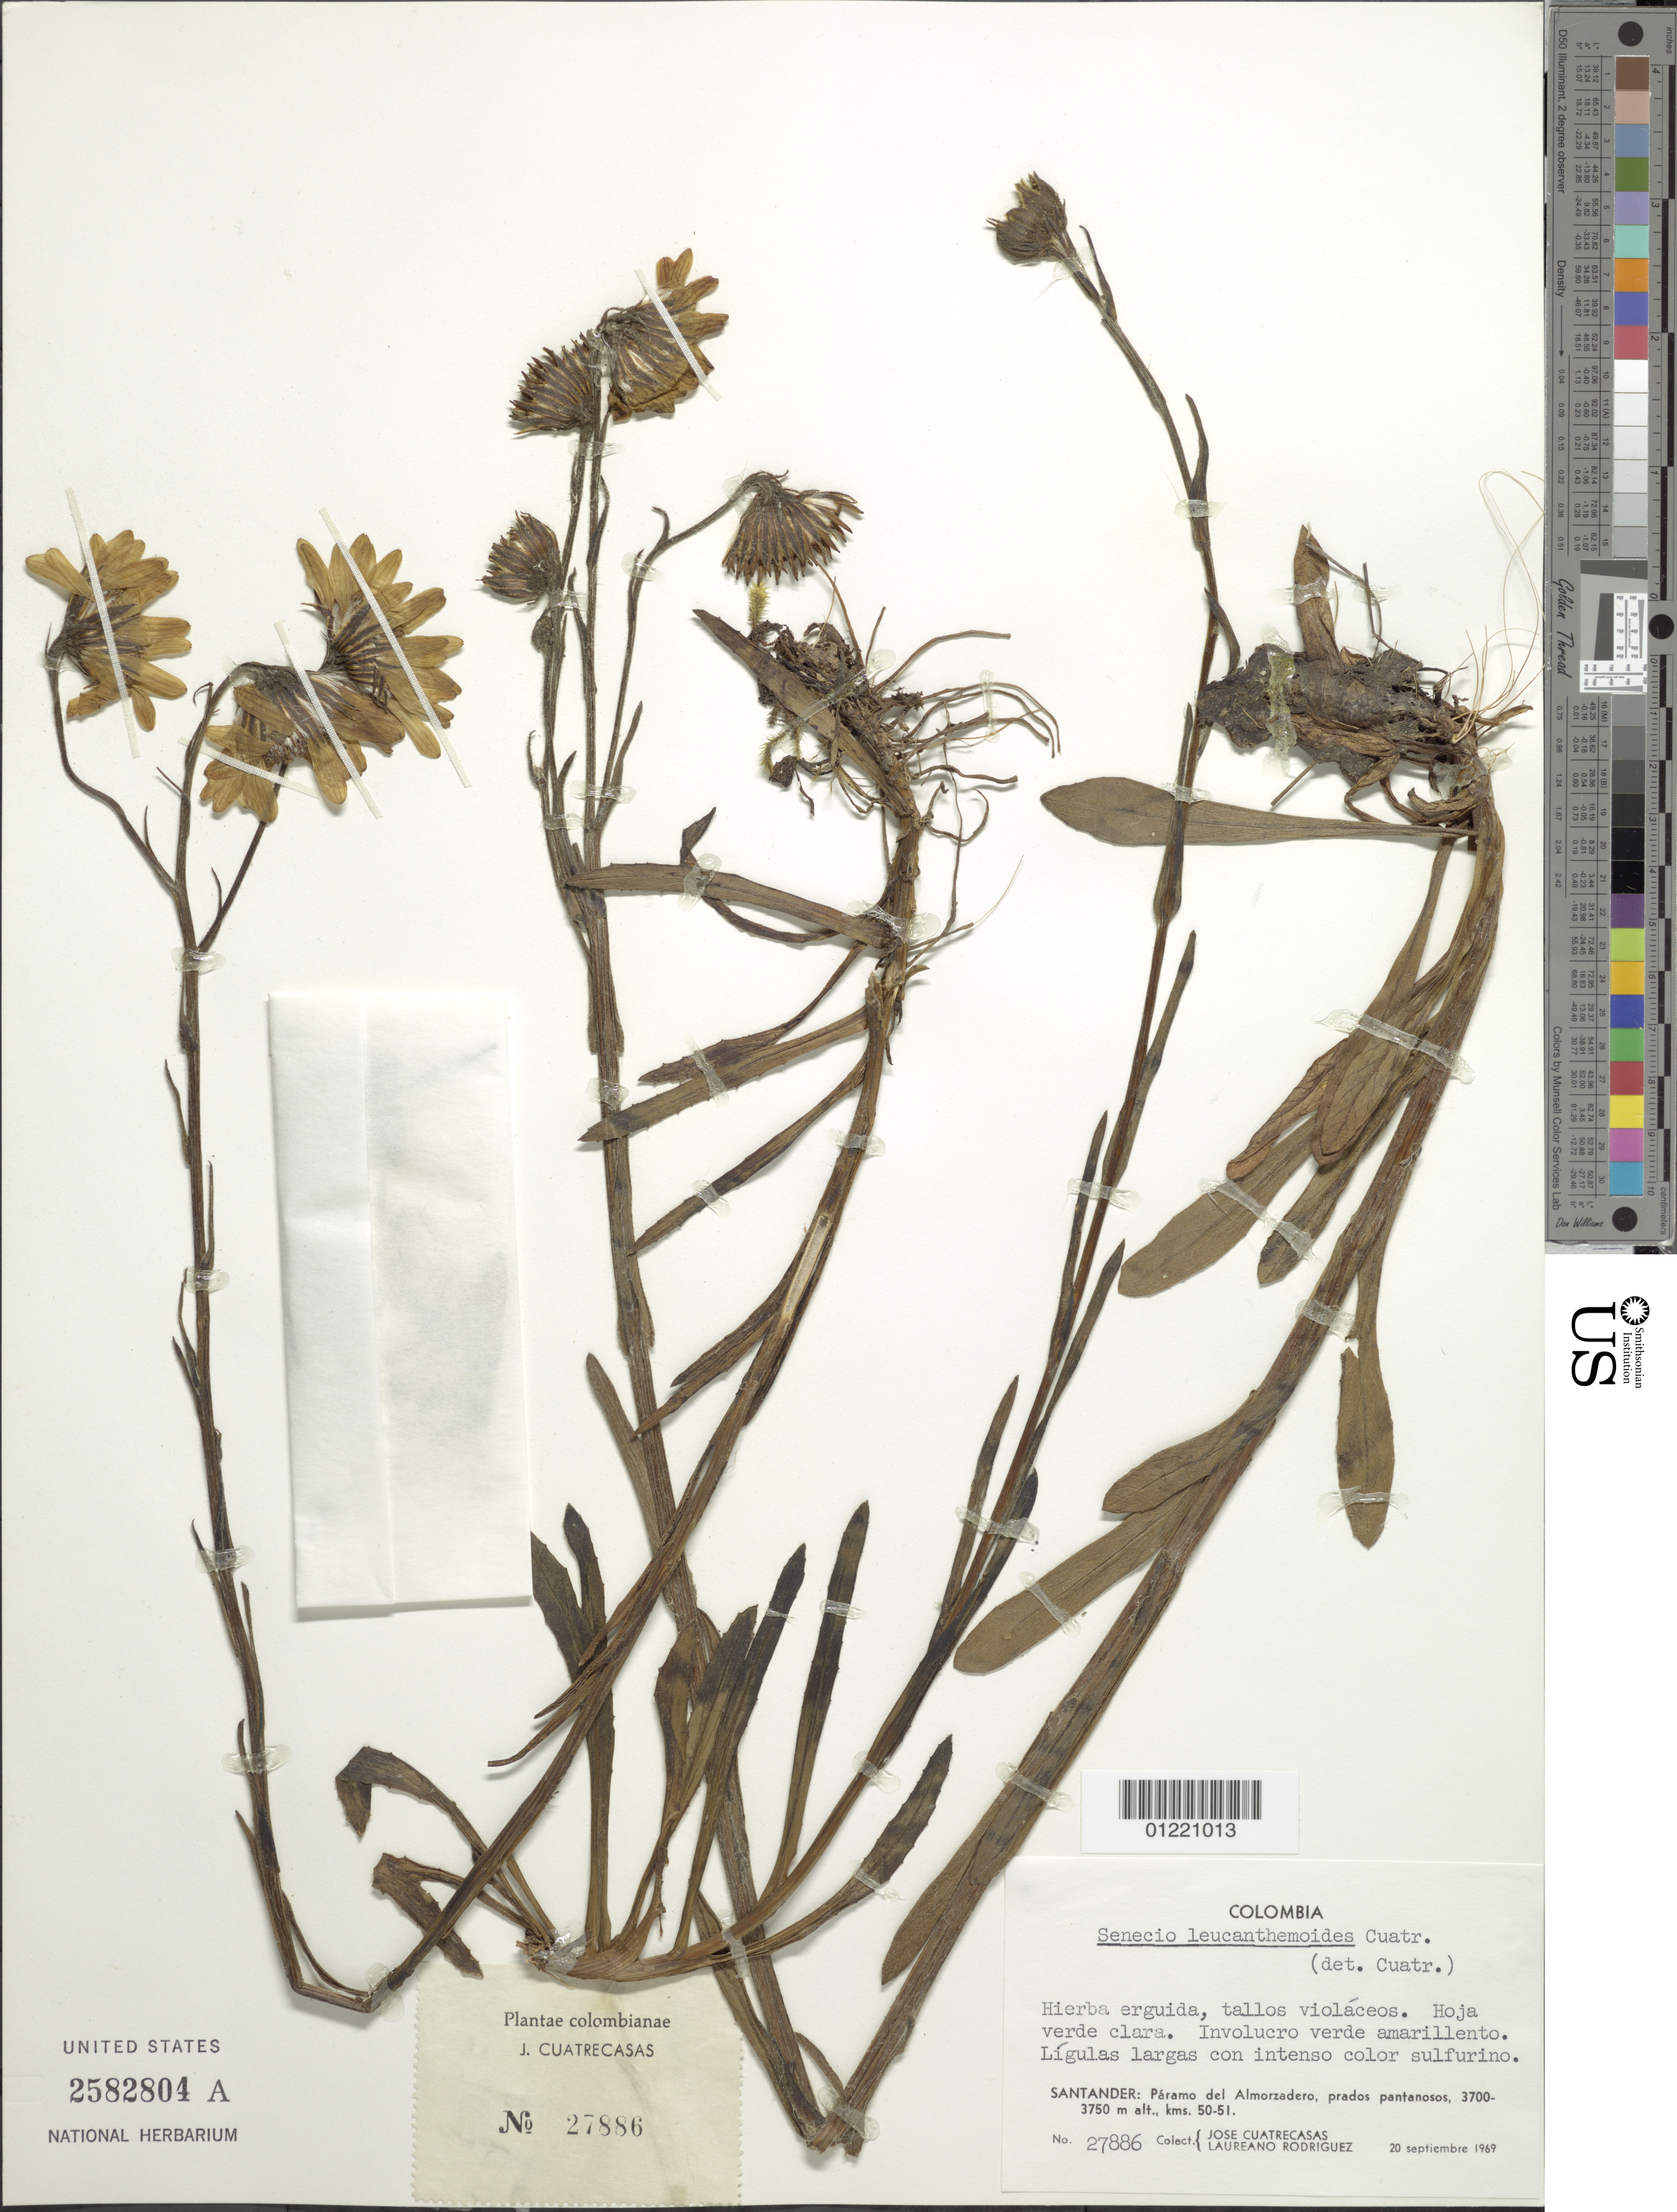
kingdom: Plantae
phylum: Tracheophyta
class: Magnoliopsida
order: Asterales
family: Asteraceae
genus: Senecio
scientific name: Senecio leucanthemioides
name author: Cuatrec.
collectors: J. Cuatrecasas & L. Rodriguez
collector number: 27886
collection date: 1969-09-20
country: Colombia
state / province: Santander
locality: Paramo del Almorzadero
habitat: prados pantanosos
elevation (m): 3700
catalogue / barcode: US 2582804A